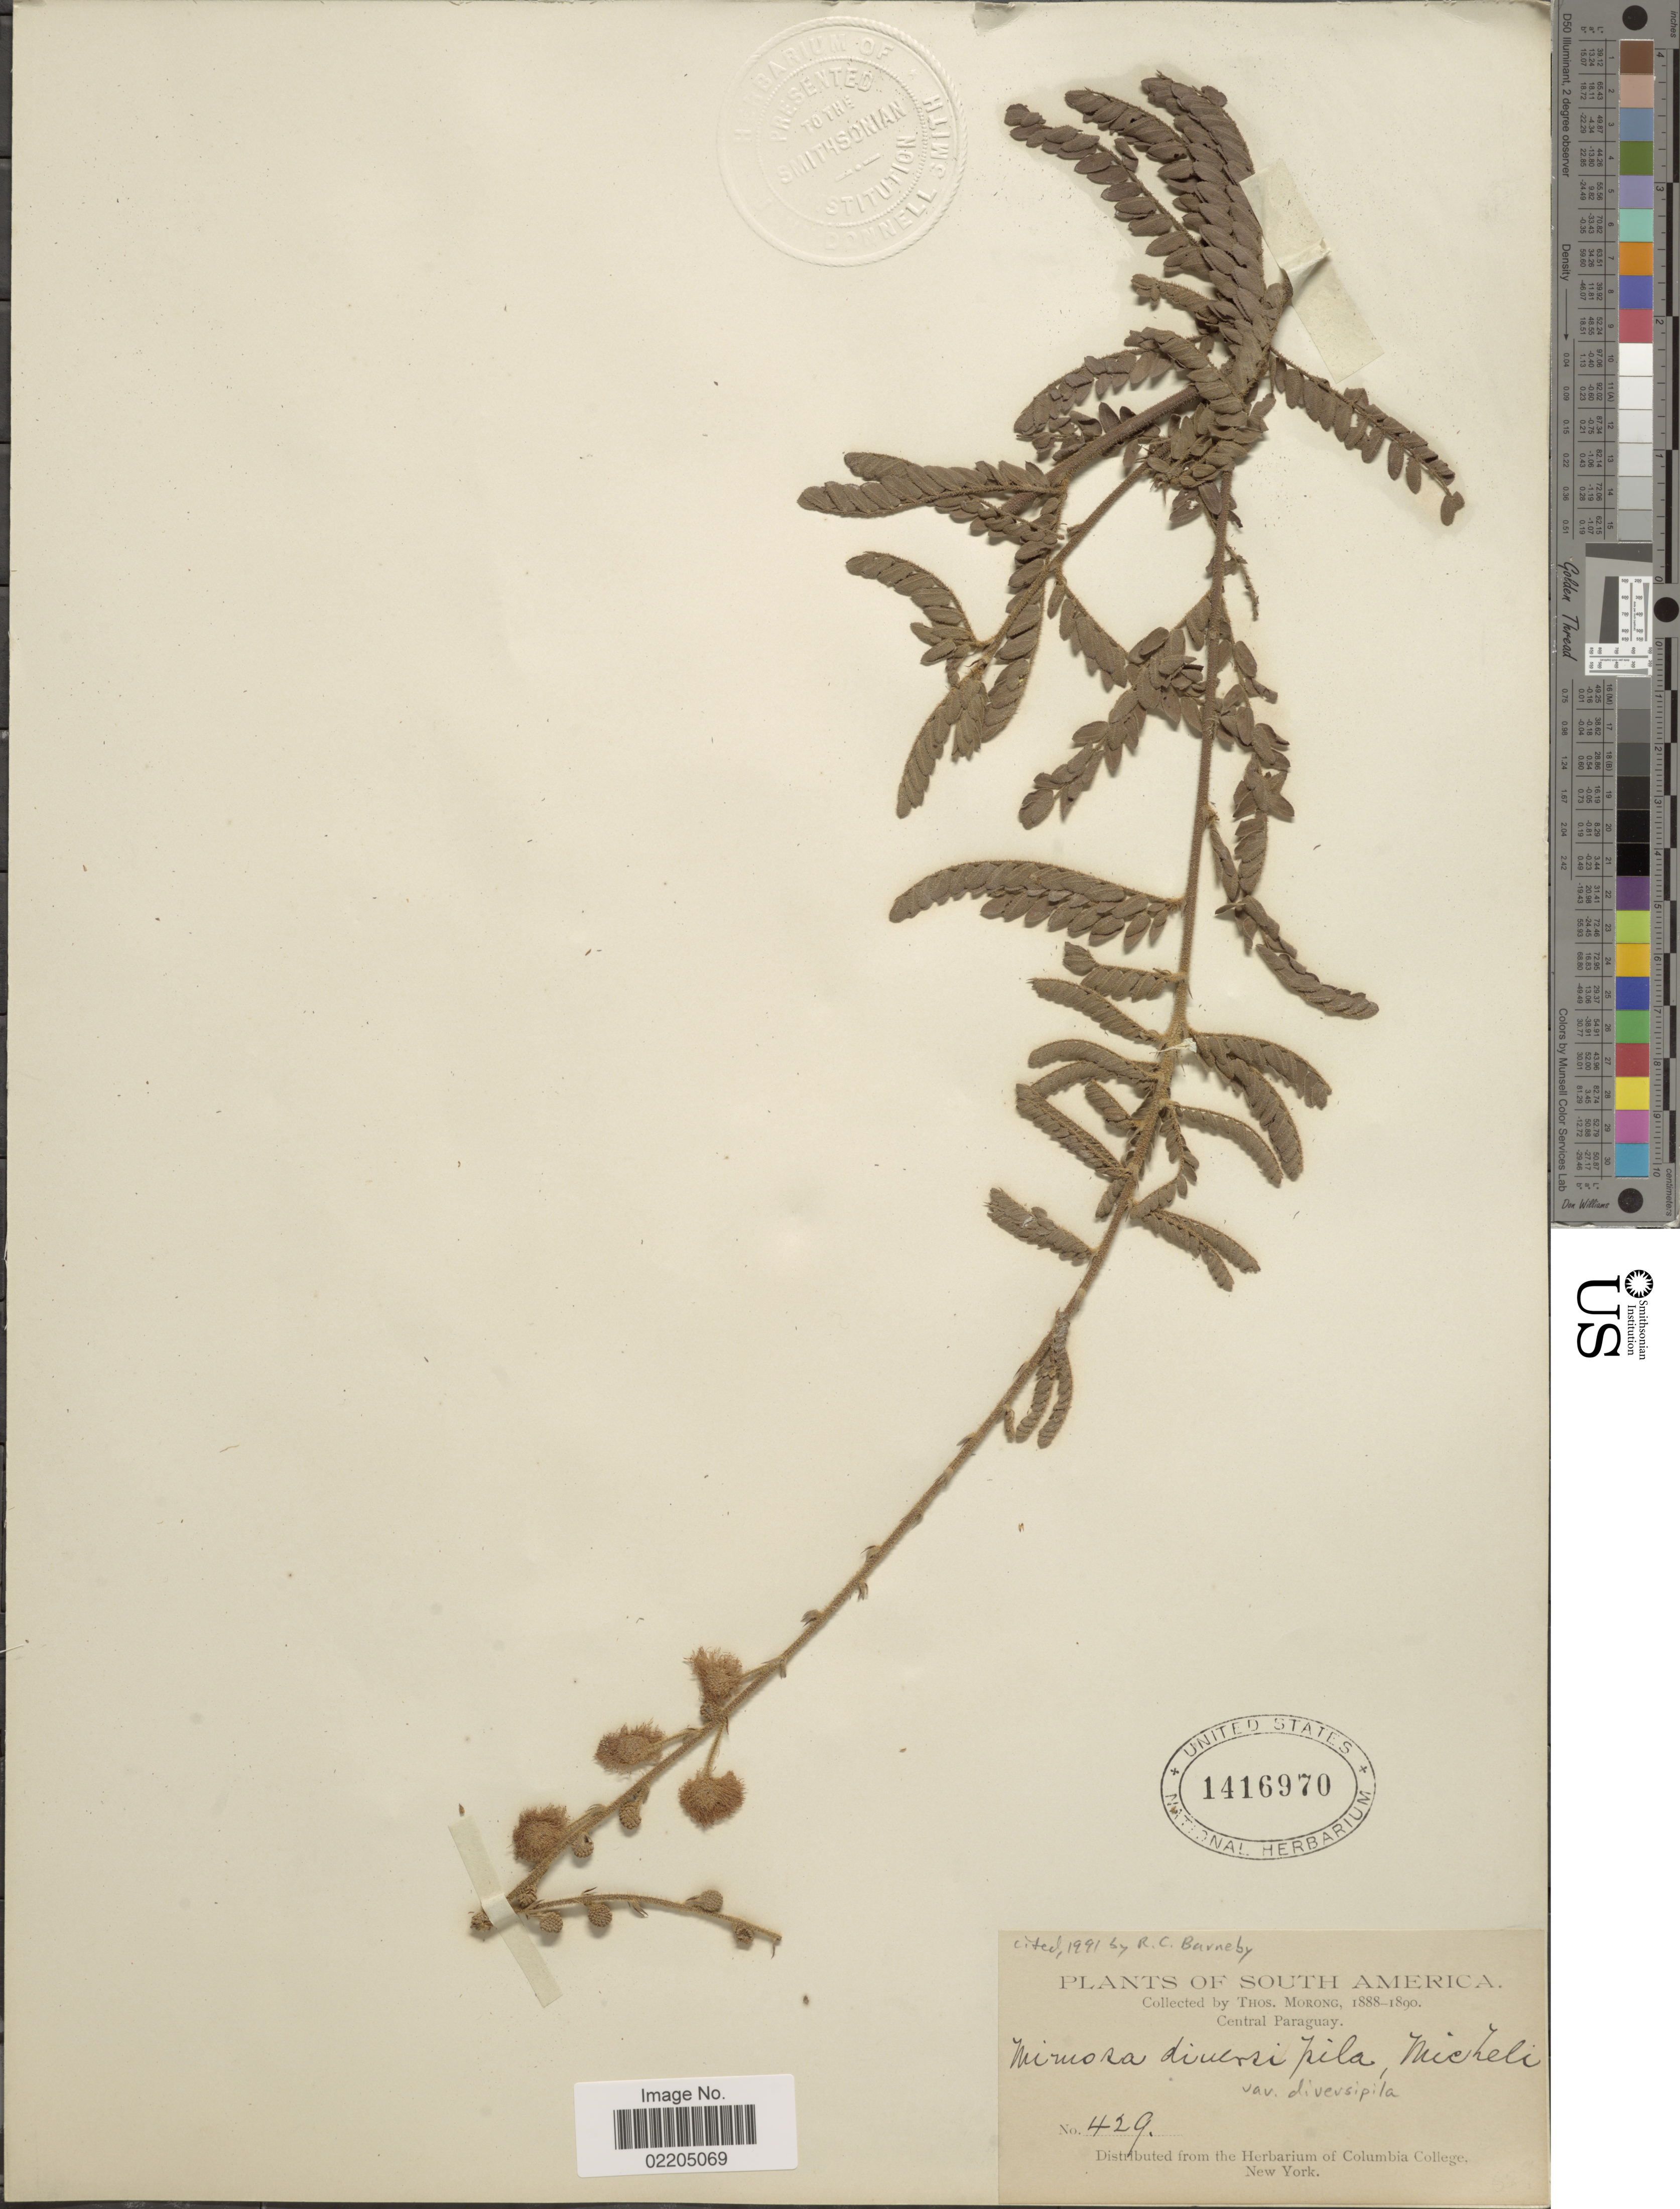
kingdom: Plantae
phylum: Tracheophyta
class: Magnoliopsida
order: Fabales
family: Fabaceae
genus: Mimosa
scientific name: Mimosa diversipila var. diversipila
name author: Micheli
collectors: ex herb. T. Morong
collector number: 429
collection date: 1888/1890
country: Paraguay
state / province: Central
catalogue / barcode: US 1416970